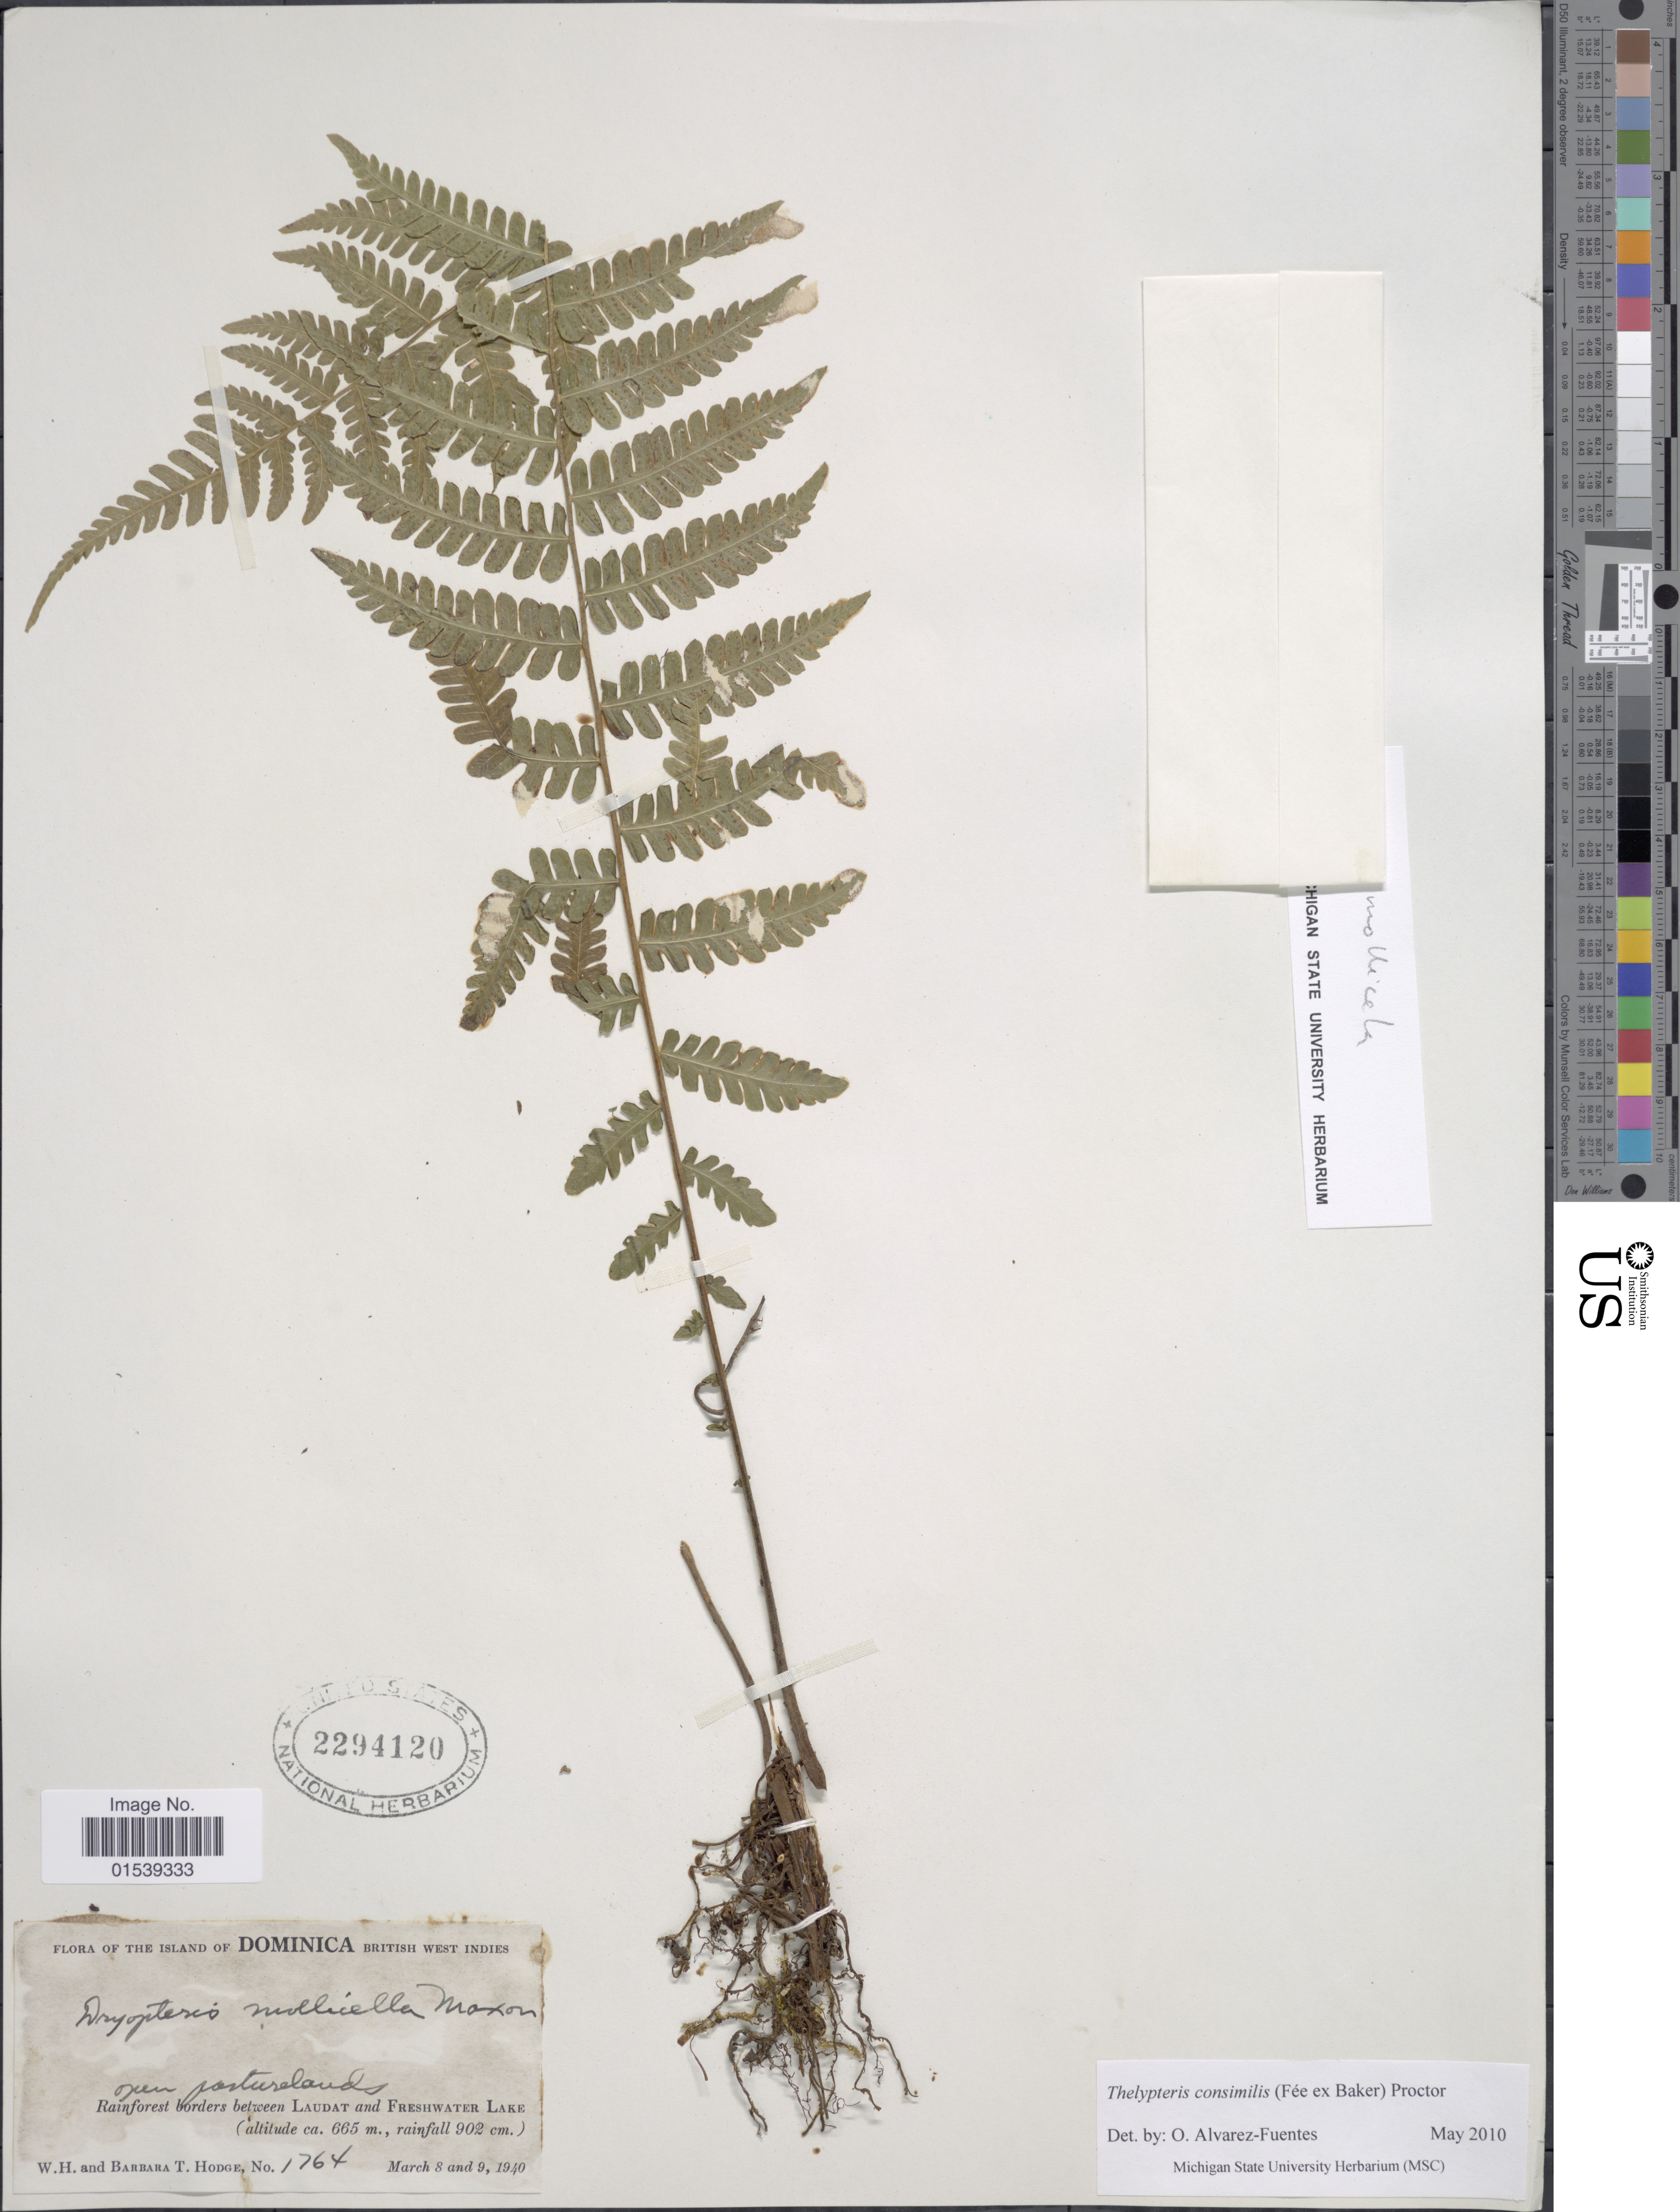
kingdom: Plantae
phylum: Tracheophyta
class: Polypodiopsida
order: Polypodiales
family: Thelypteridaceae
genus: Amauropelta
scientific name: Amauropelta gracilis ined. 2015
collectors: W. Hodge & B. Hodge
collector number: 1764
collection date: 1940-03-08/1940-03-09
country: Dominica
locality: Island of Dominica, Bristish West Indies, rainforest borders between Laudat and Freshwater Lake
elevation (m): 665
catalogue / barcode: US 2294120